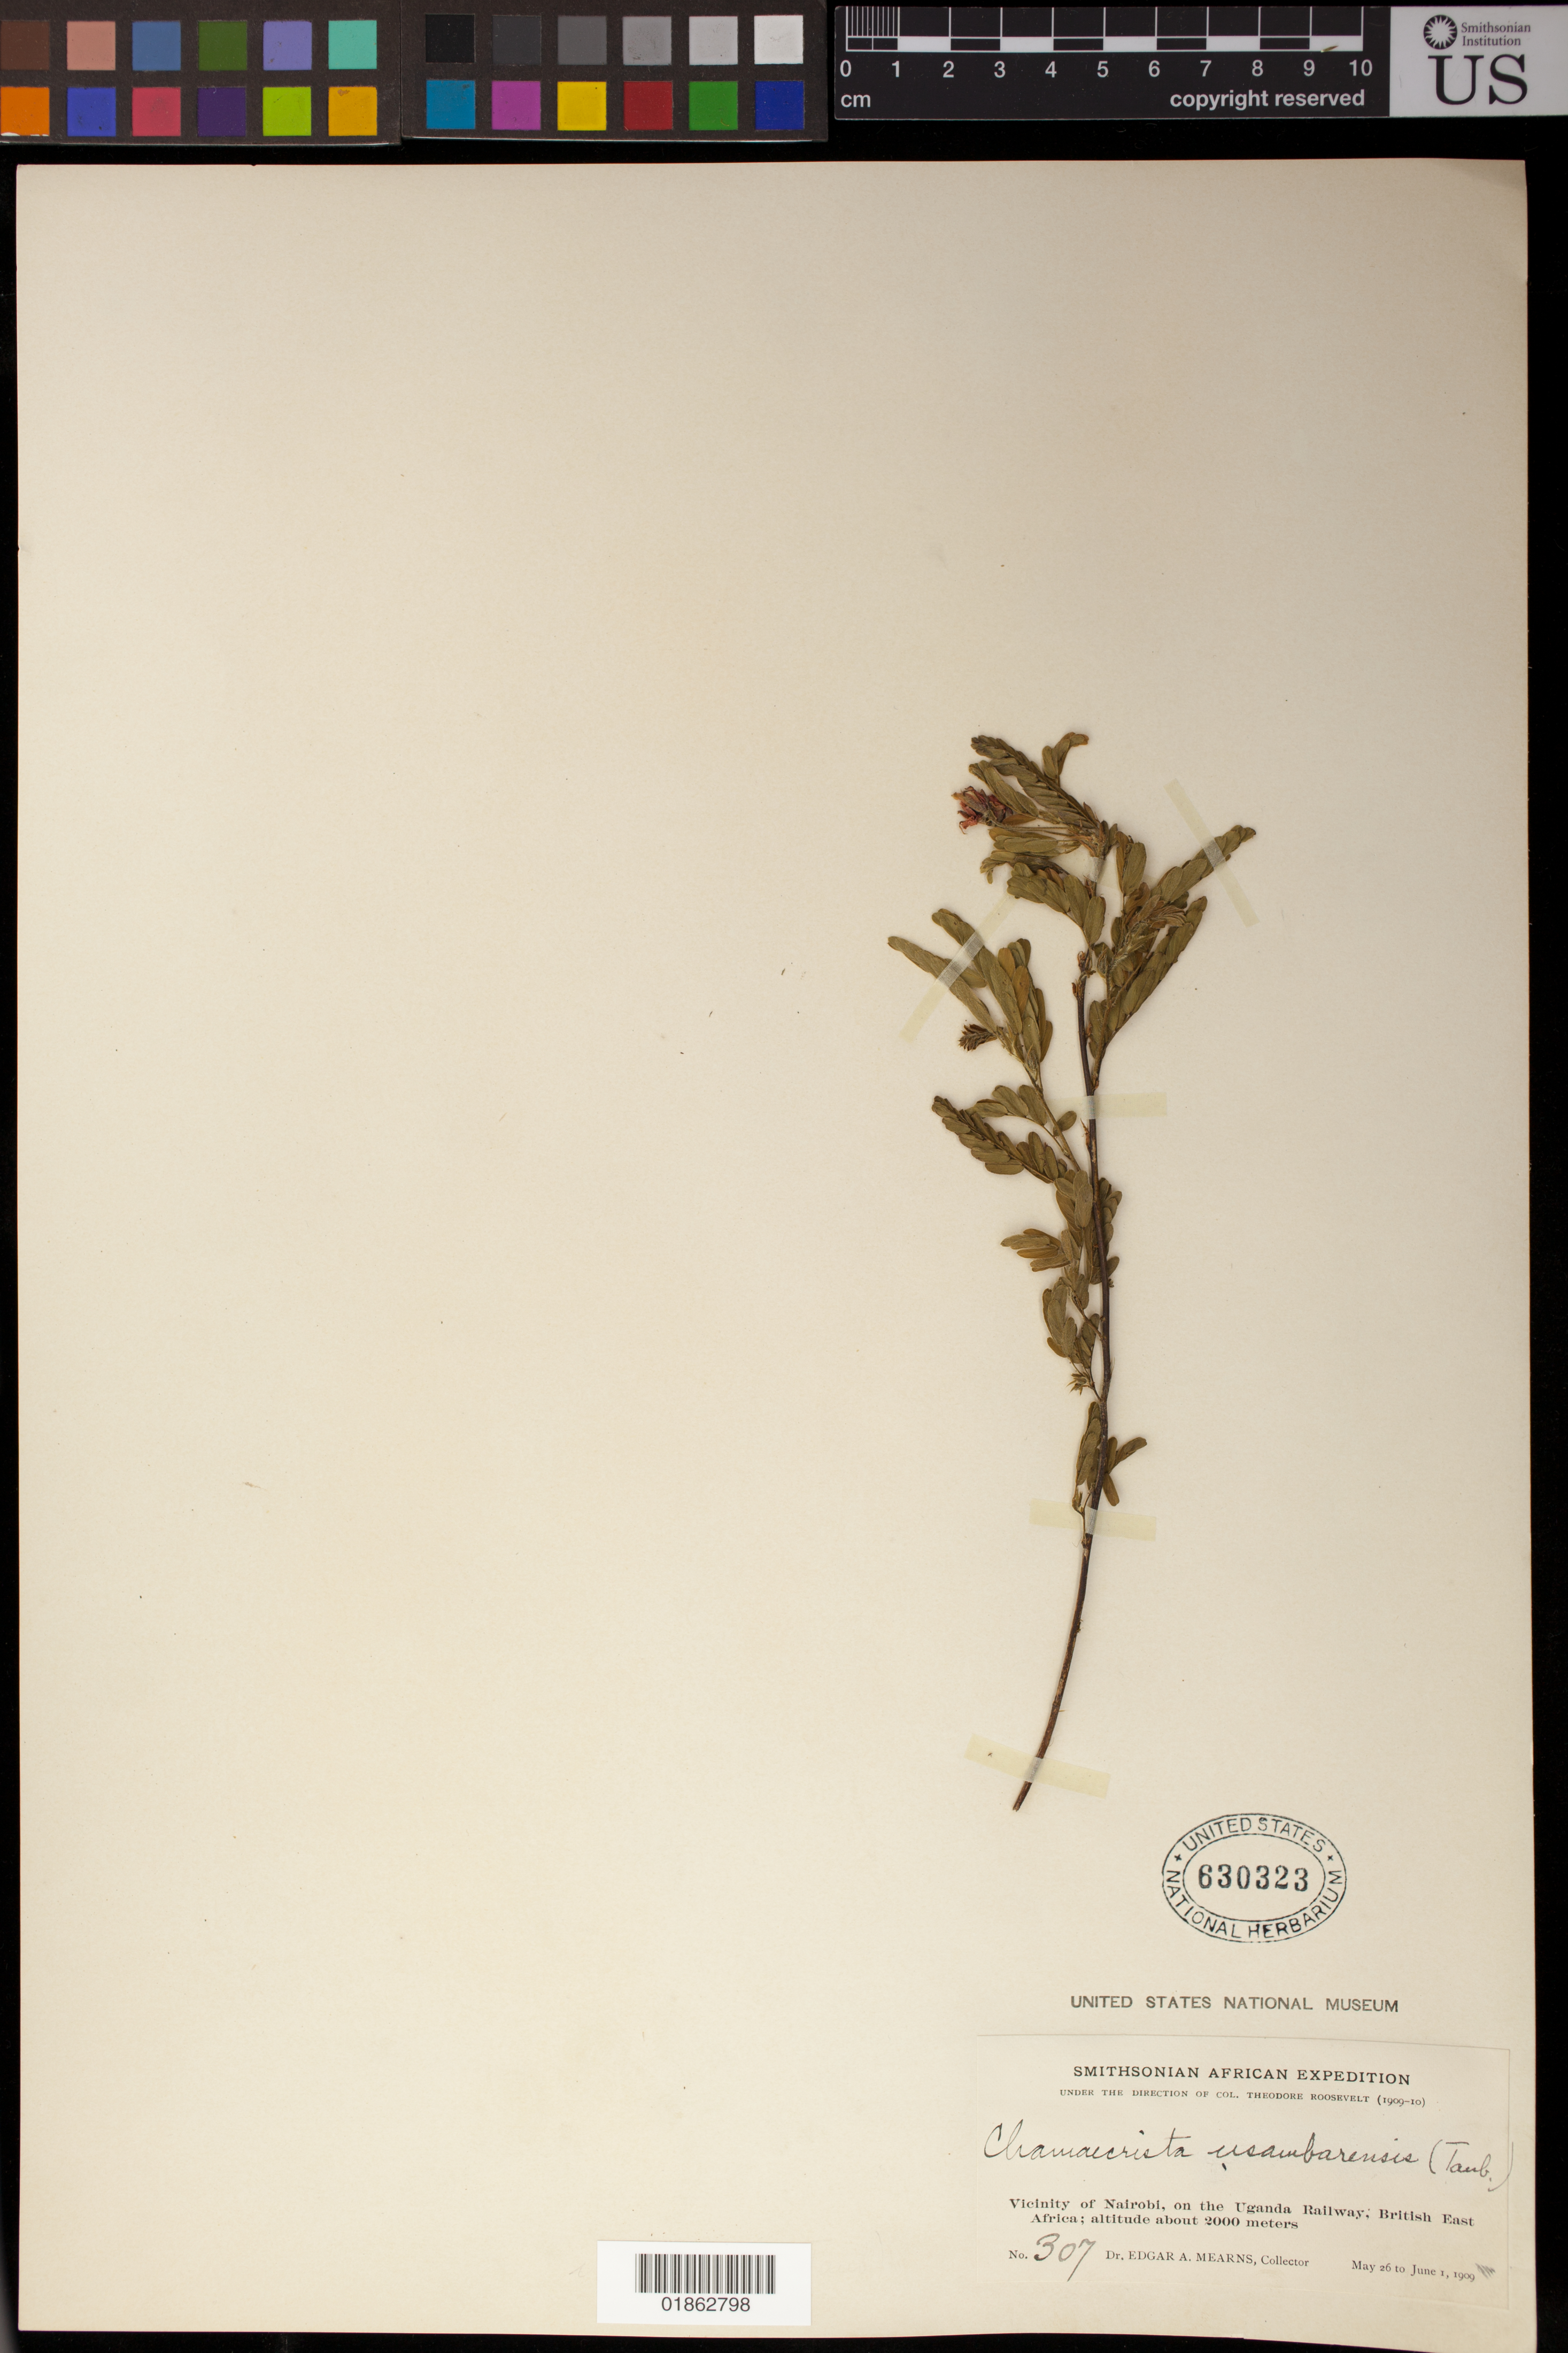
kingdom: Plantae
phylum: Tracheophyta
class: Magnoliopsida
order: Fabales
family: Fabaceae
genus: Chamaecrista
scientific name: Chamaecrista usambarensis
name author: (Taub.) Standl.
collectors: E. A. Mearns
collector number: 307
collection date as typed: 26 May 1909 to 01 Jun 1909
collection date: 1909-05-26/1909-06-01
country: Kenya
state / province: Nairobi Area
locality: Vicinity of Nairobi, on the Uganda Railway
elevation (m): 2000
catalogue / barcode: US 630323